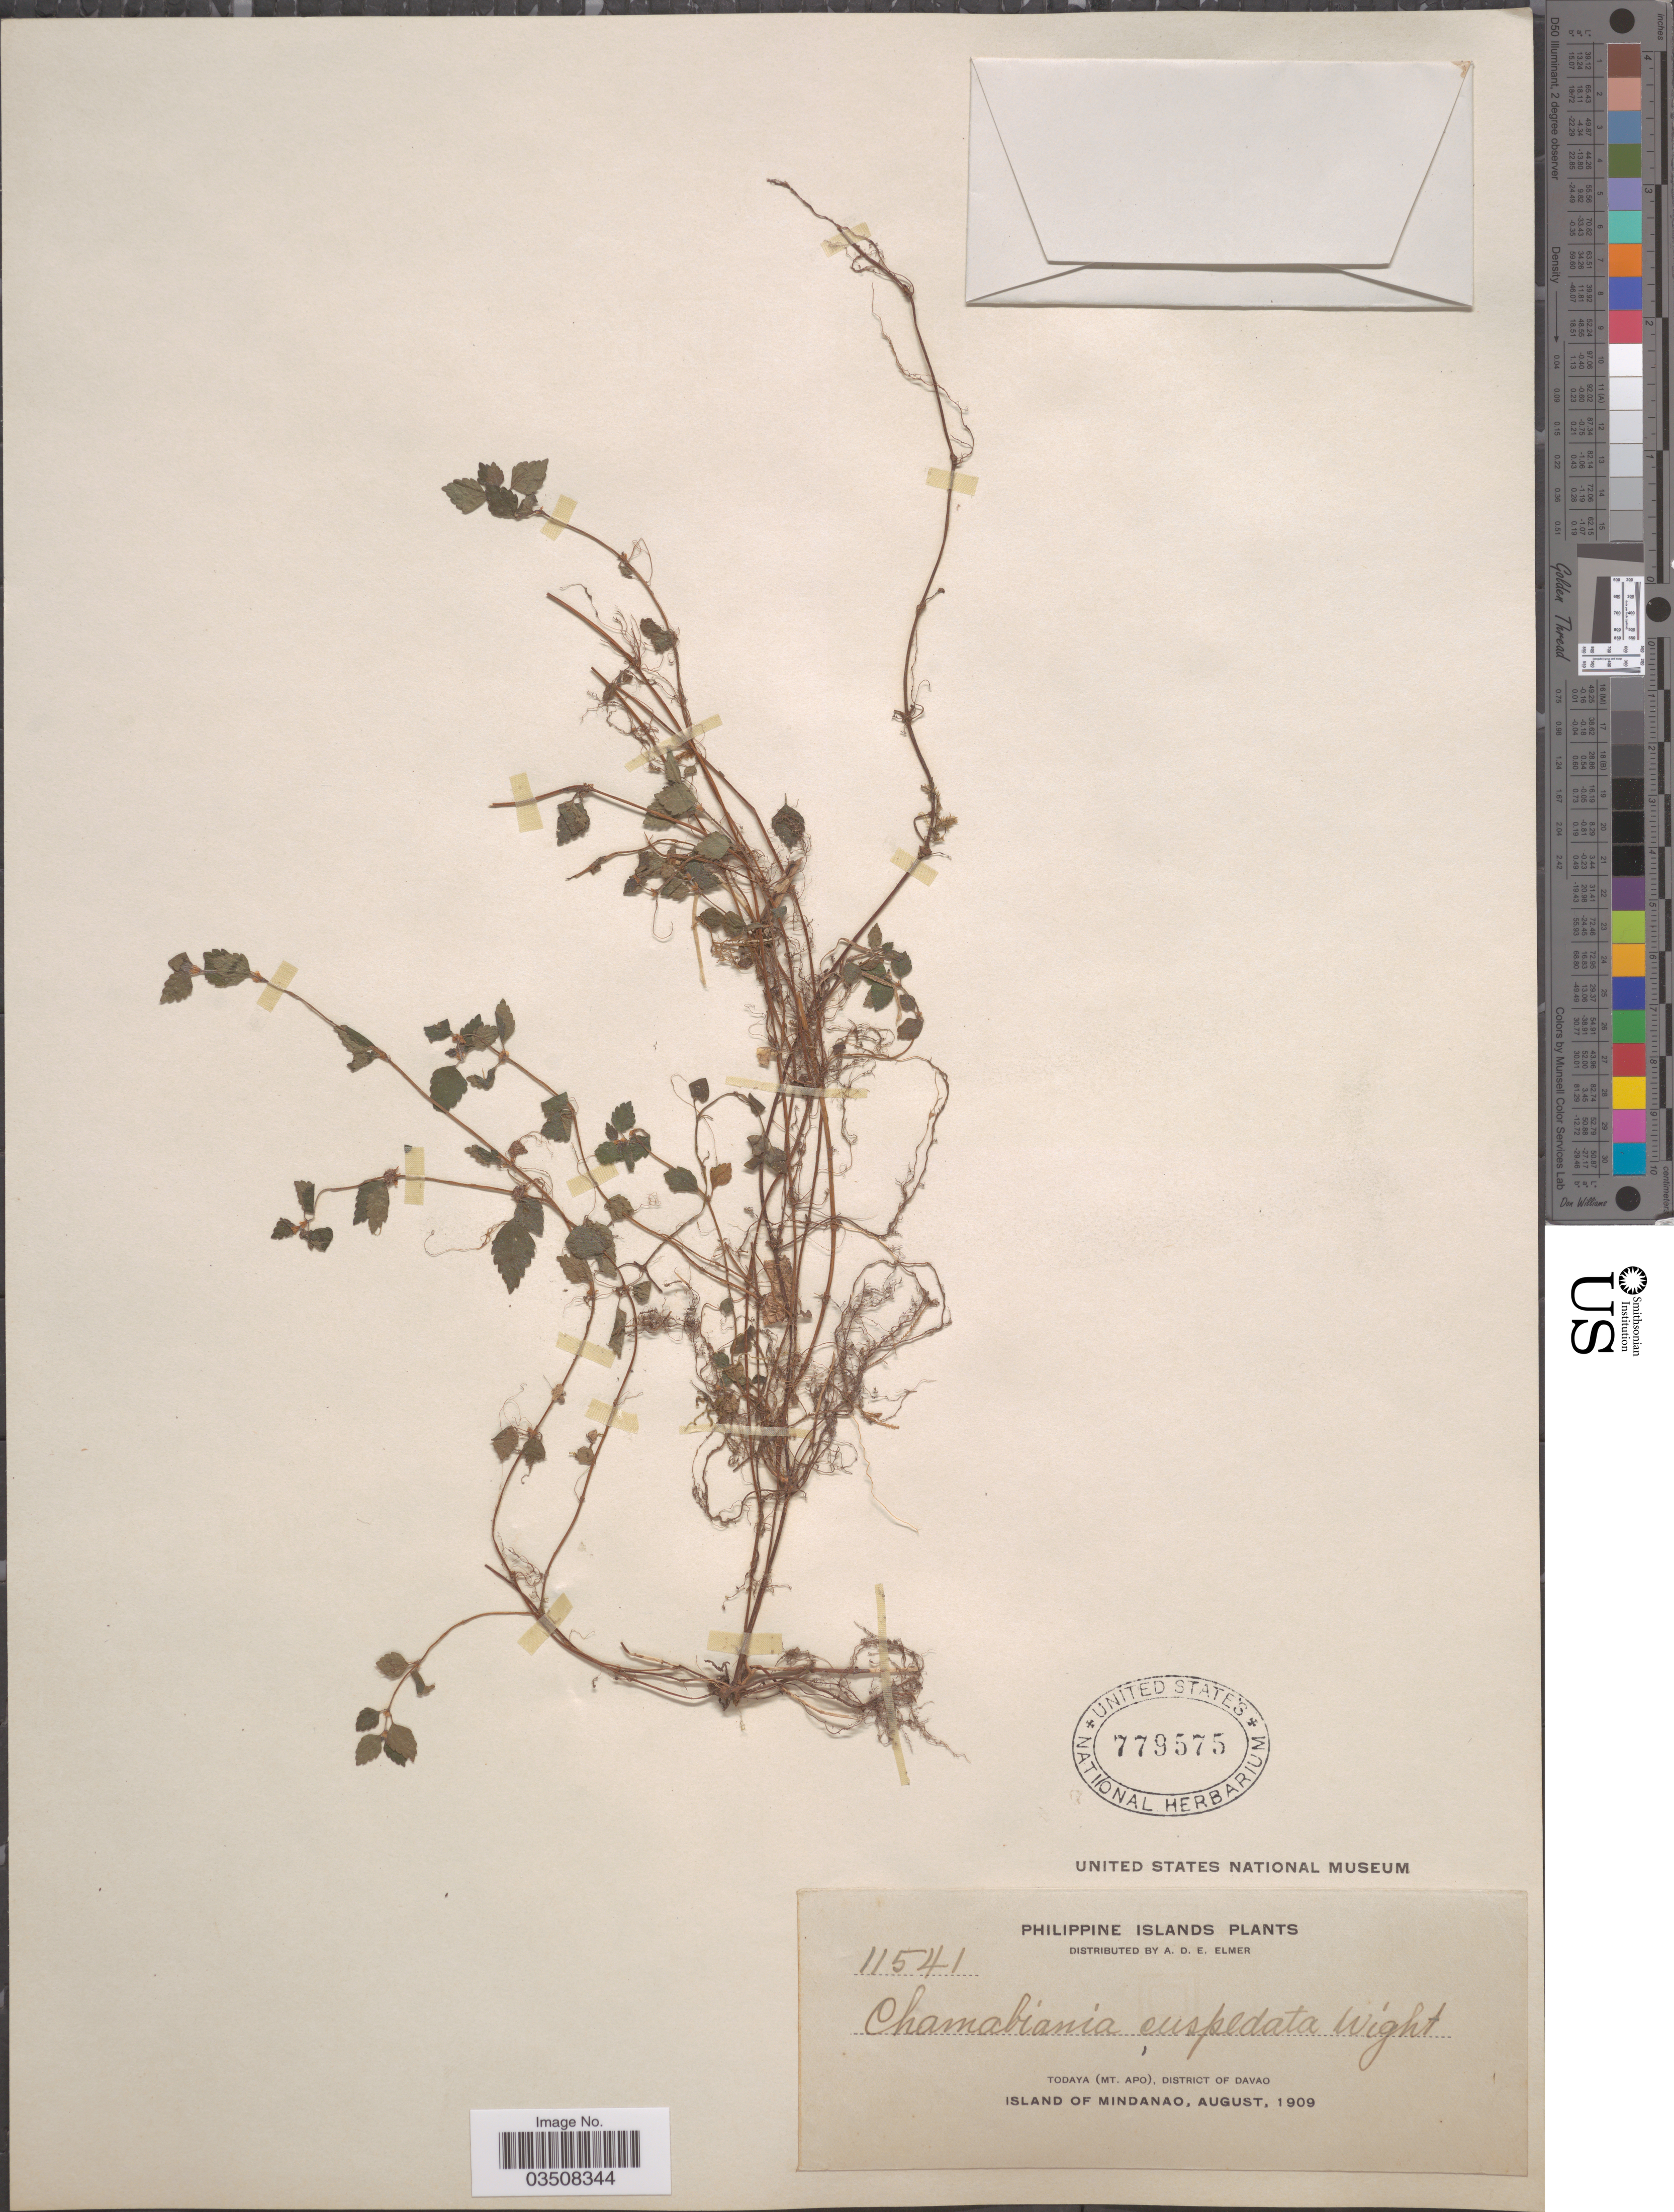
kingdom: Plantae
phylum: Tracheophyta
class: Magnoliopsida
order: Rosales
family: Urticaceae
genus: Chamabainia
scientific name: Chamabainia cuspidata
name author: Wight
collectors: A. D. E. Elmer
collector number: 11541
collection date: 1909-08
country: Philippines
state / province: Davao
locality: Philippine Islands. Todaya (Mt. Apo), District of Davao. Island of Mindanao.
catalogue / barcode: US 779575